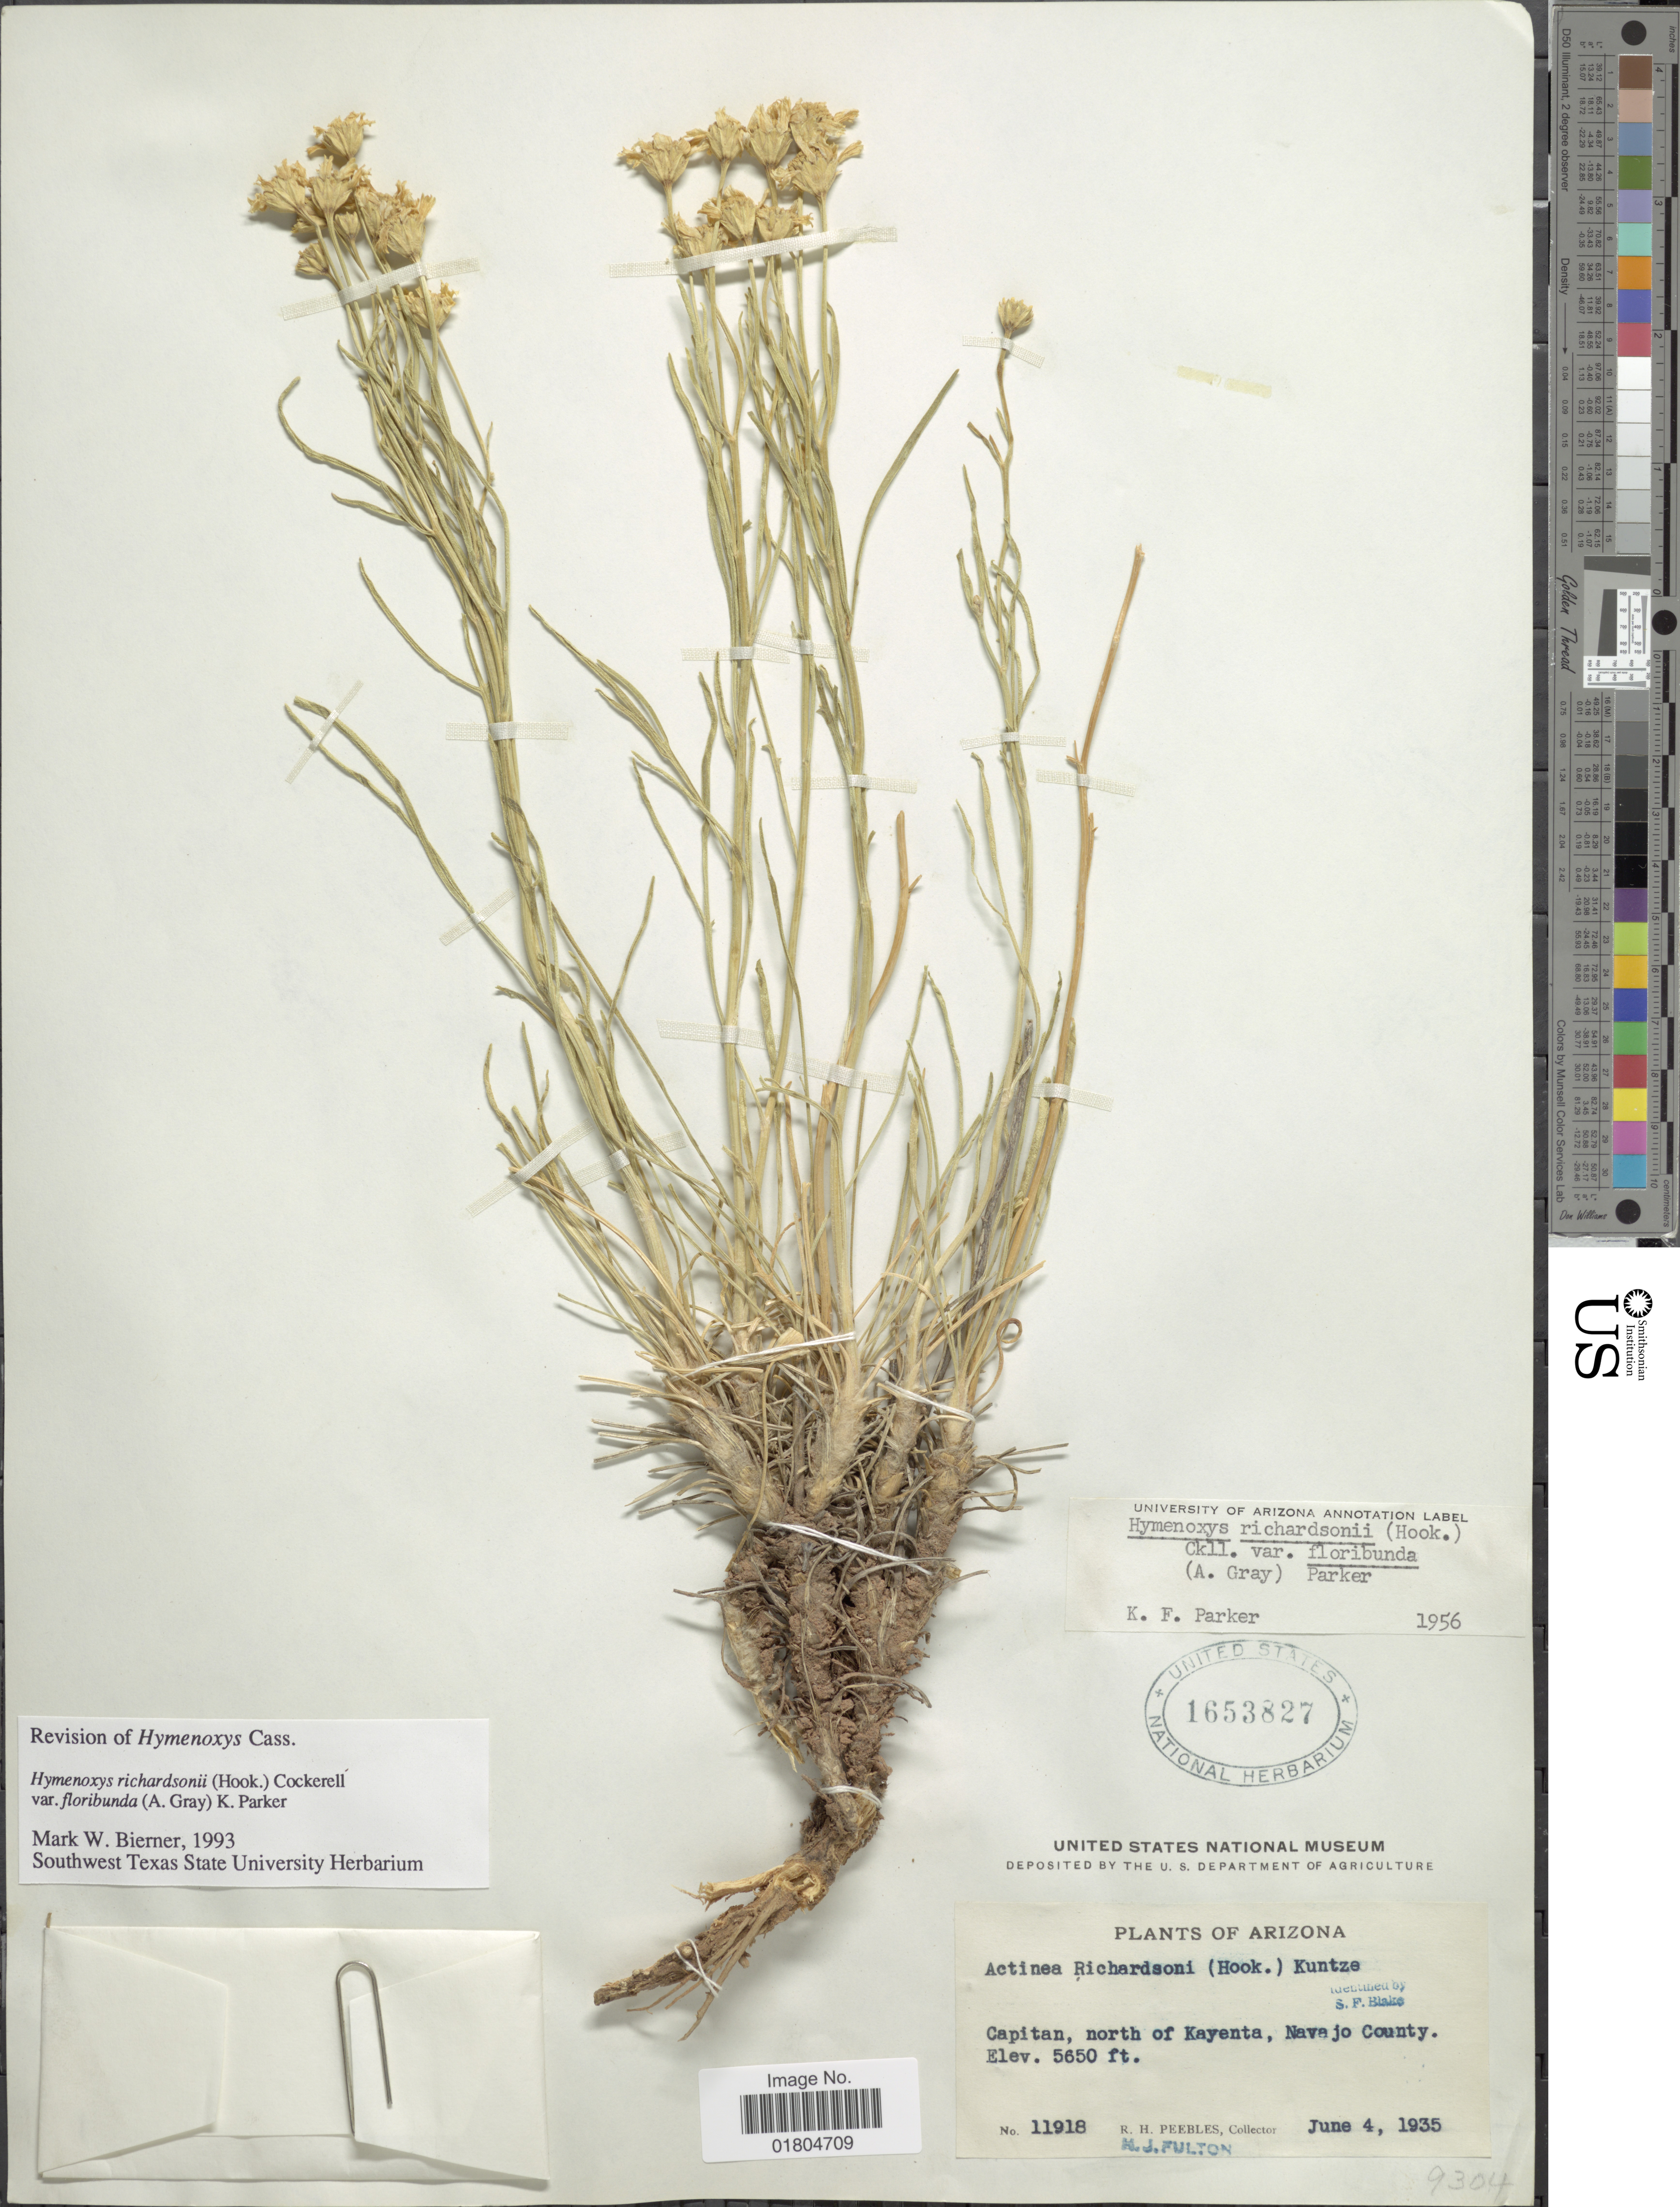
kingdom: Plantae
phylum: Tracheophyta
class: Magnoliopsida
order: Asterales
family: Asteraceae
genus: Hymenoxys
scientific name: Hymenoxys richardsonii var. floribunda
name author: (A. Gray) K.F. Parker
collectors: R. H. Peebles & M. Fulton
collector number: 11918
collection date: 1935-06-04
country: United States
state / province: Arizona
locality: Capitan, north of Kayenta, Navajo County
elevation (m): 1722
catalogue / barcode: US 1653827